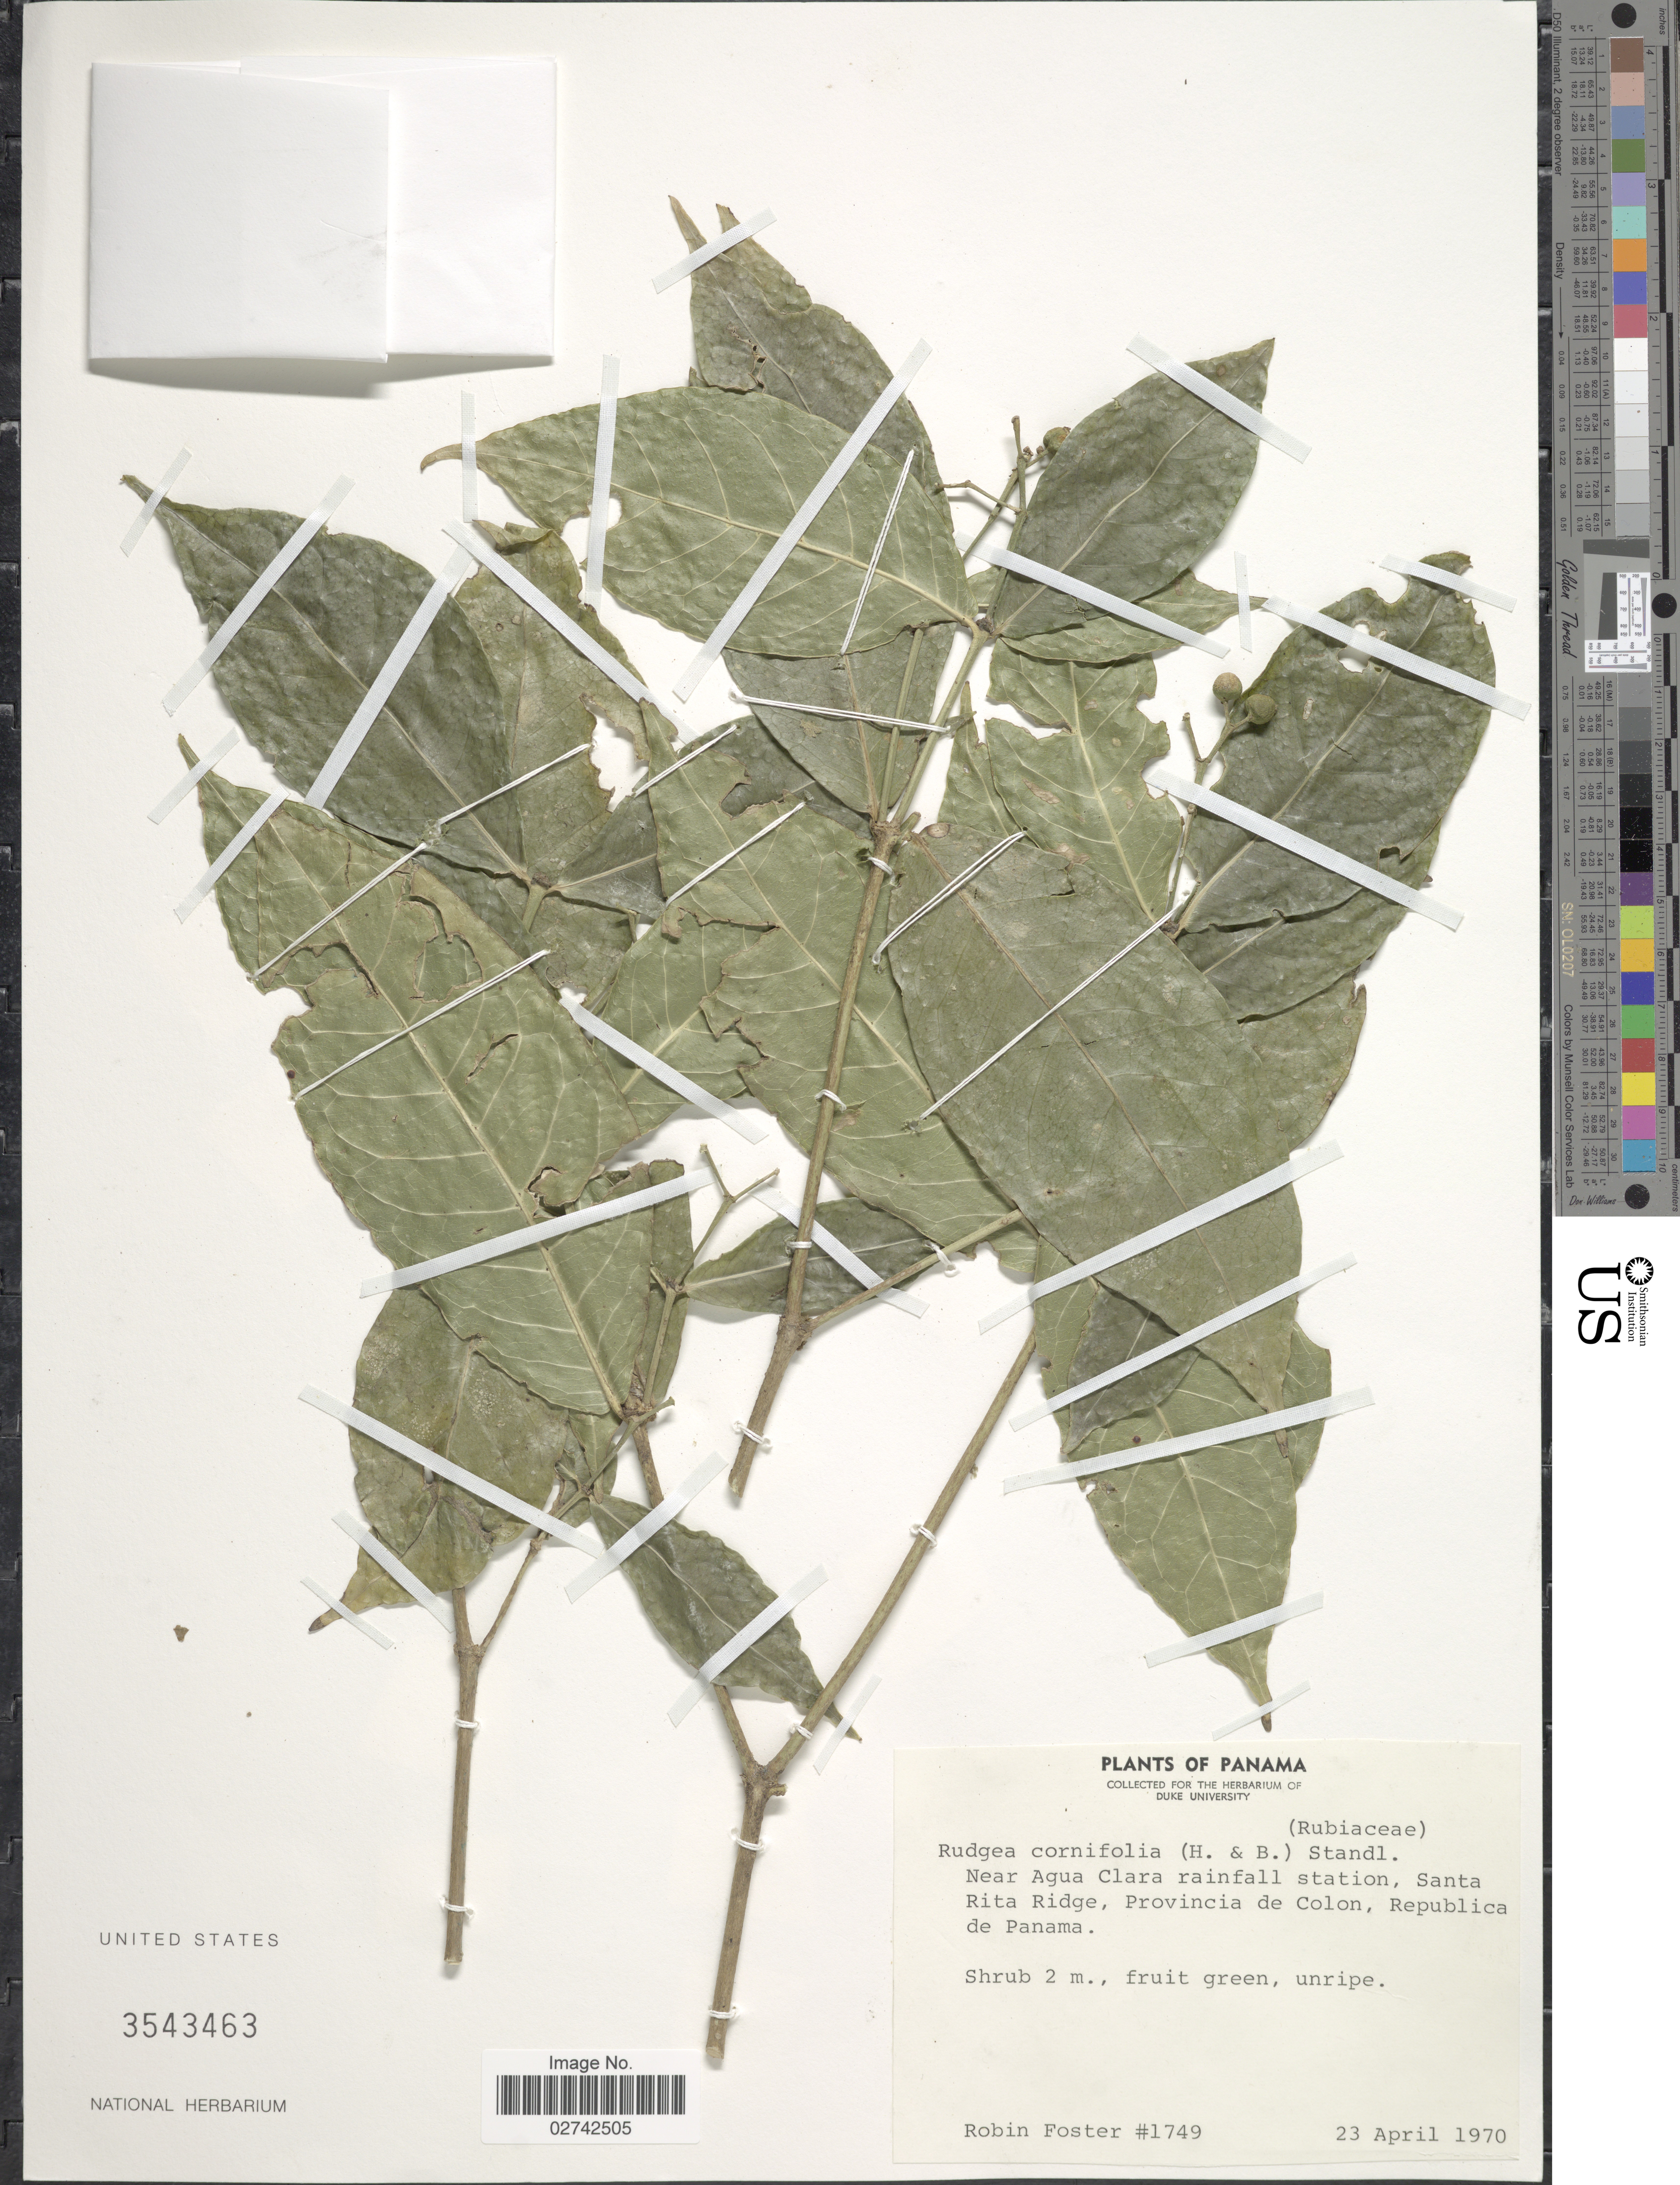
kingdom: Plantae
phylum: Tracheophyta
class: Magnoliopsida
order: Gentianales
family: Rubiaceae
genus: Rudgea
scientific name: Rudgea cornifolia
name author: (Kunth) Standl.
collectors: R. B. Foster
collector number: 1749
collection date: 1970-04-23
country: Panama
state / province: Colón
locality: Near Agua Clara rainfall station, Santa Rita Ridge, Provincia de Colon, Republica de Panama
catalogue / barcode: US 3543463